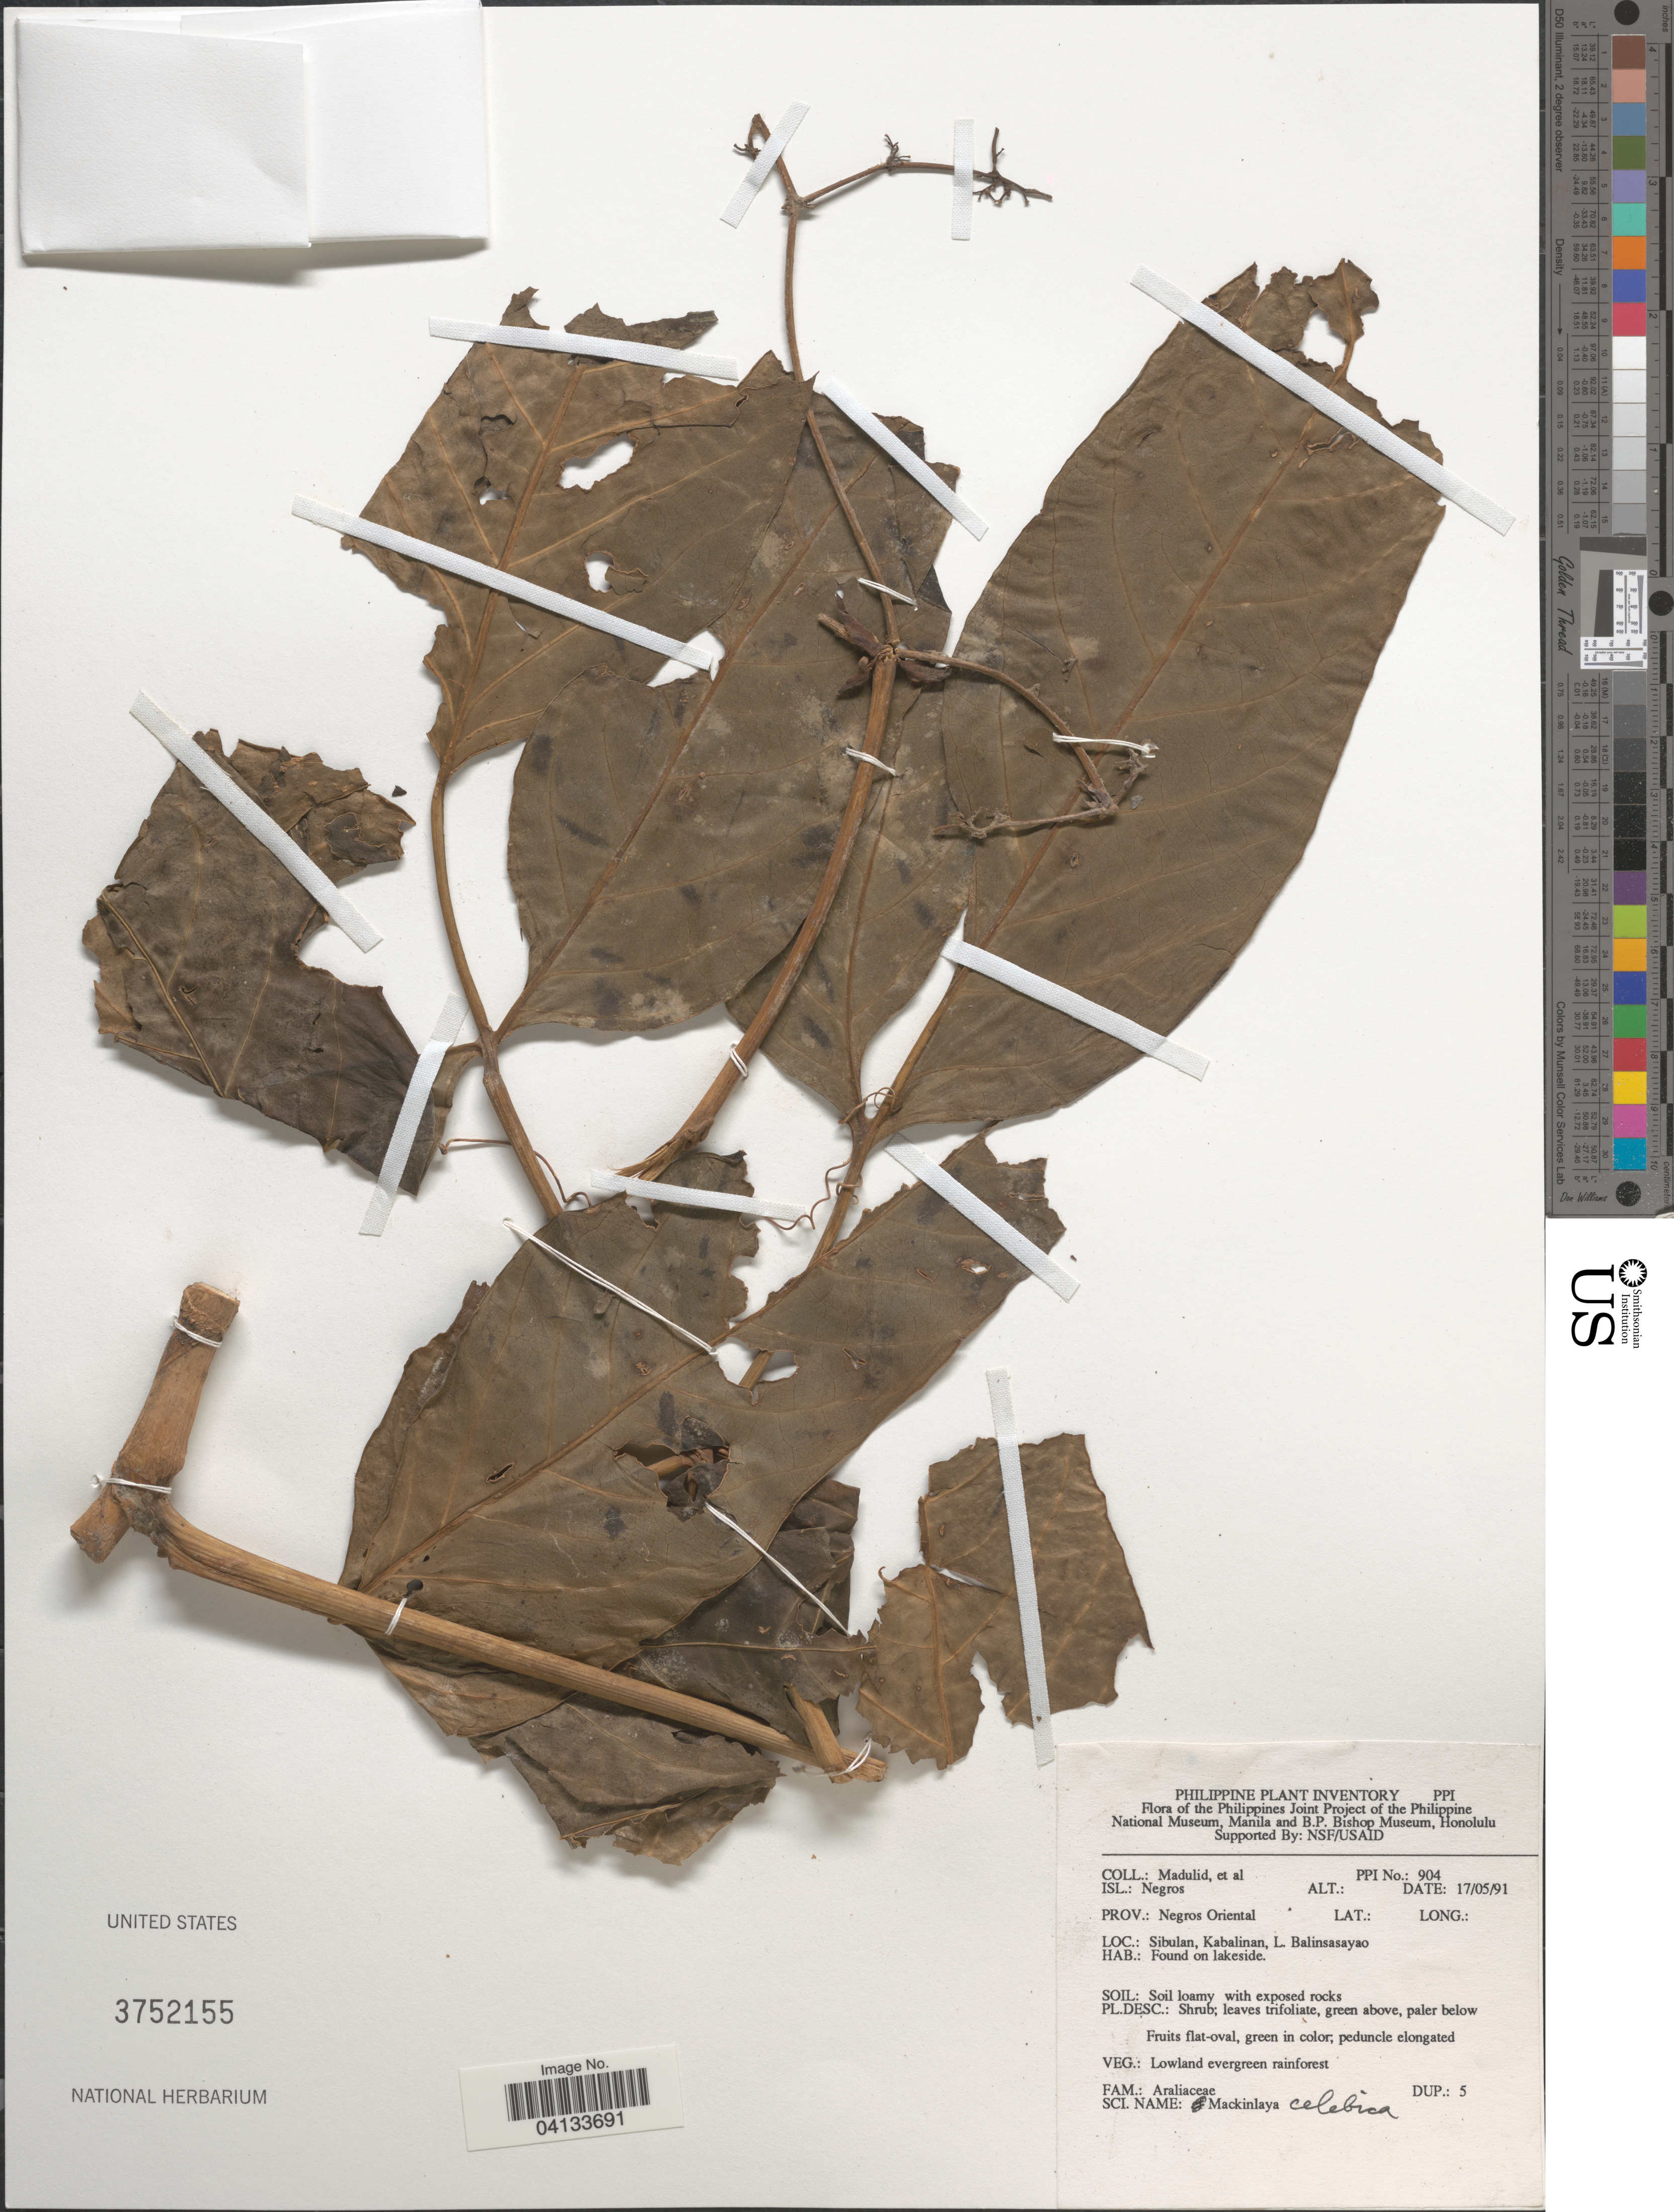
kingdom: Plantae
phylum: Tracheophyta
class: Magnoliopsida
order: Apiales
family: Apiaceae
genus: Mackinlaya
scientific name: Mackinlaya celebica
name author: (Harms) Philipson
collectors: Madulid & et al.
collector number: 904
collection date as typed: Transcribed d/m/y: 17/5/91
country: Philippines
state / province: Central Visayas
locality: Isl.: Negros. Prov.: Negros Oriental. Sibulan, Kabalinan, L. Balinsasayao.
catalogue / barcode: US 3752155